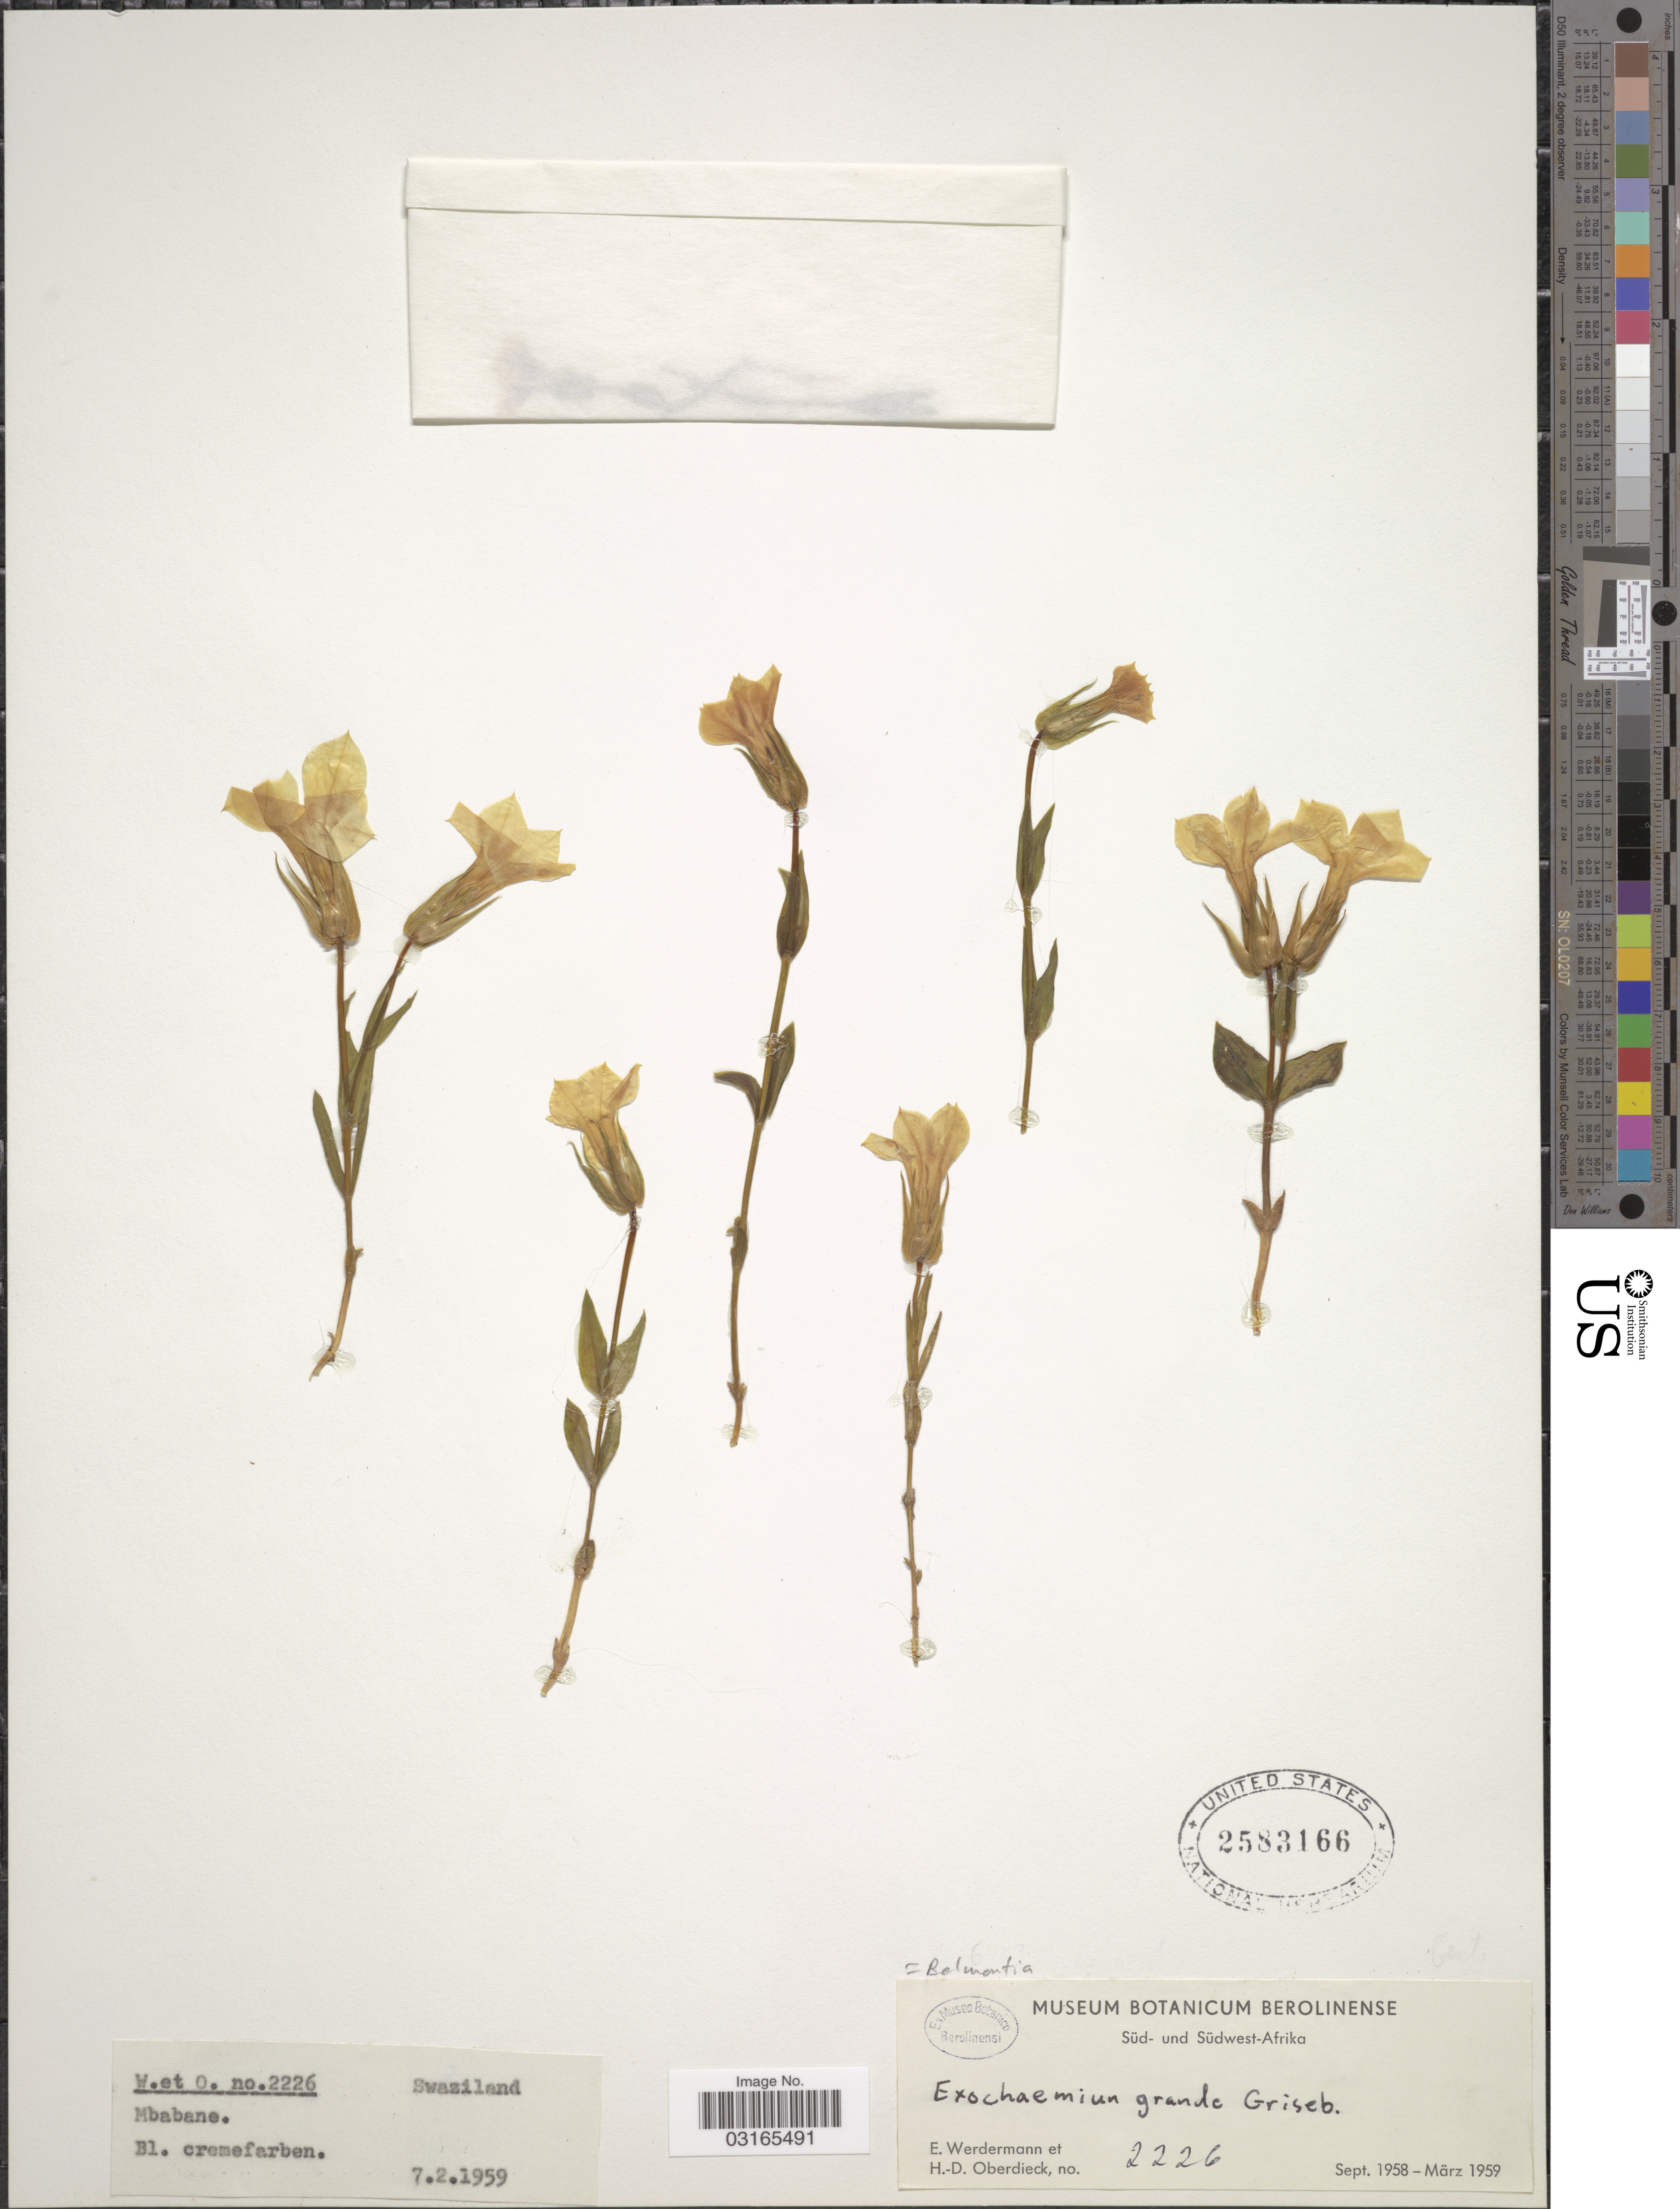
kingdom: Plantae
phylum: Tracheophyta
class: Magnoliopsida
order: Gentianales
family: Gentianaceae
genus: Belmontia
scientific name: Belmontia grandis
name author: E. Mey.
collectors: E. Werdermann & H. Oberdieck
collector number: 2226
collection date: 1958-09/1959-03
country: Eswatini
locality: Mbabane.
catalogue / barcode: US 2583166